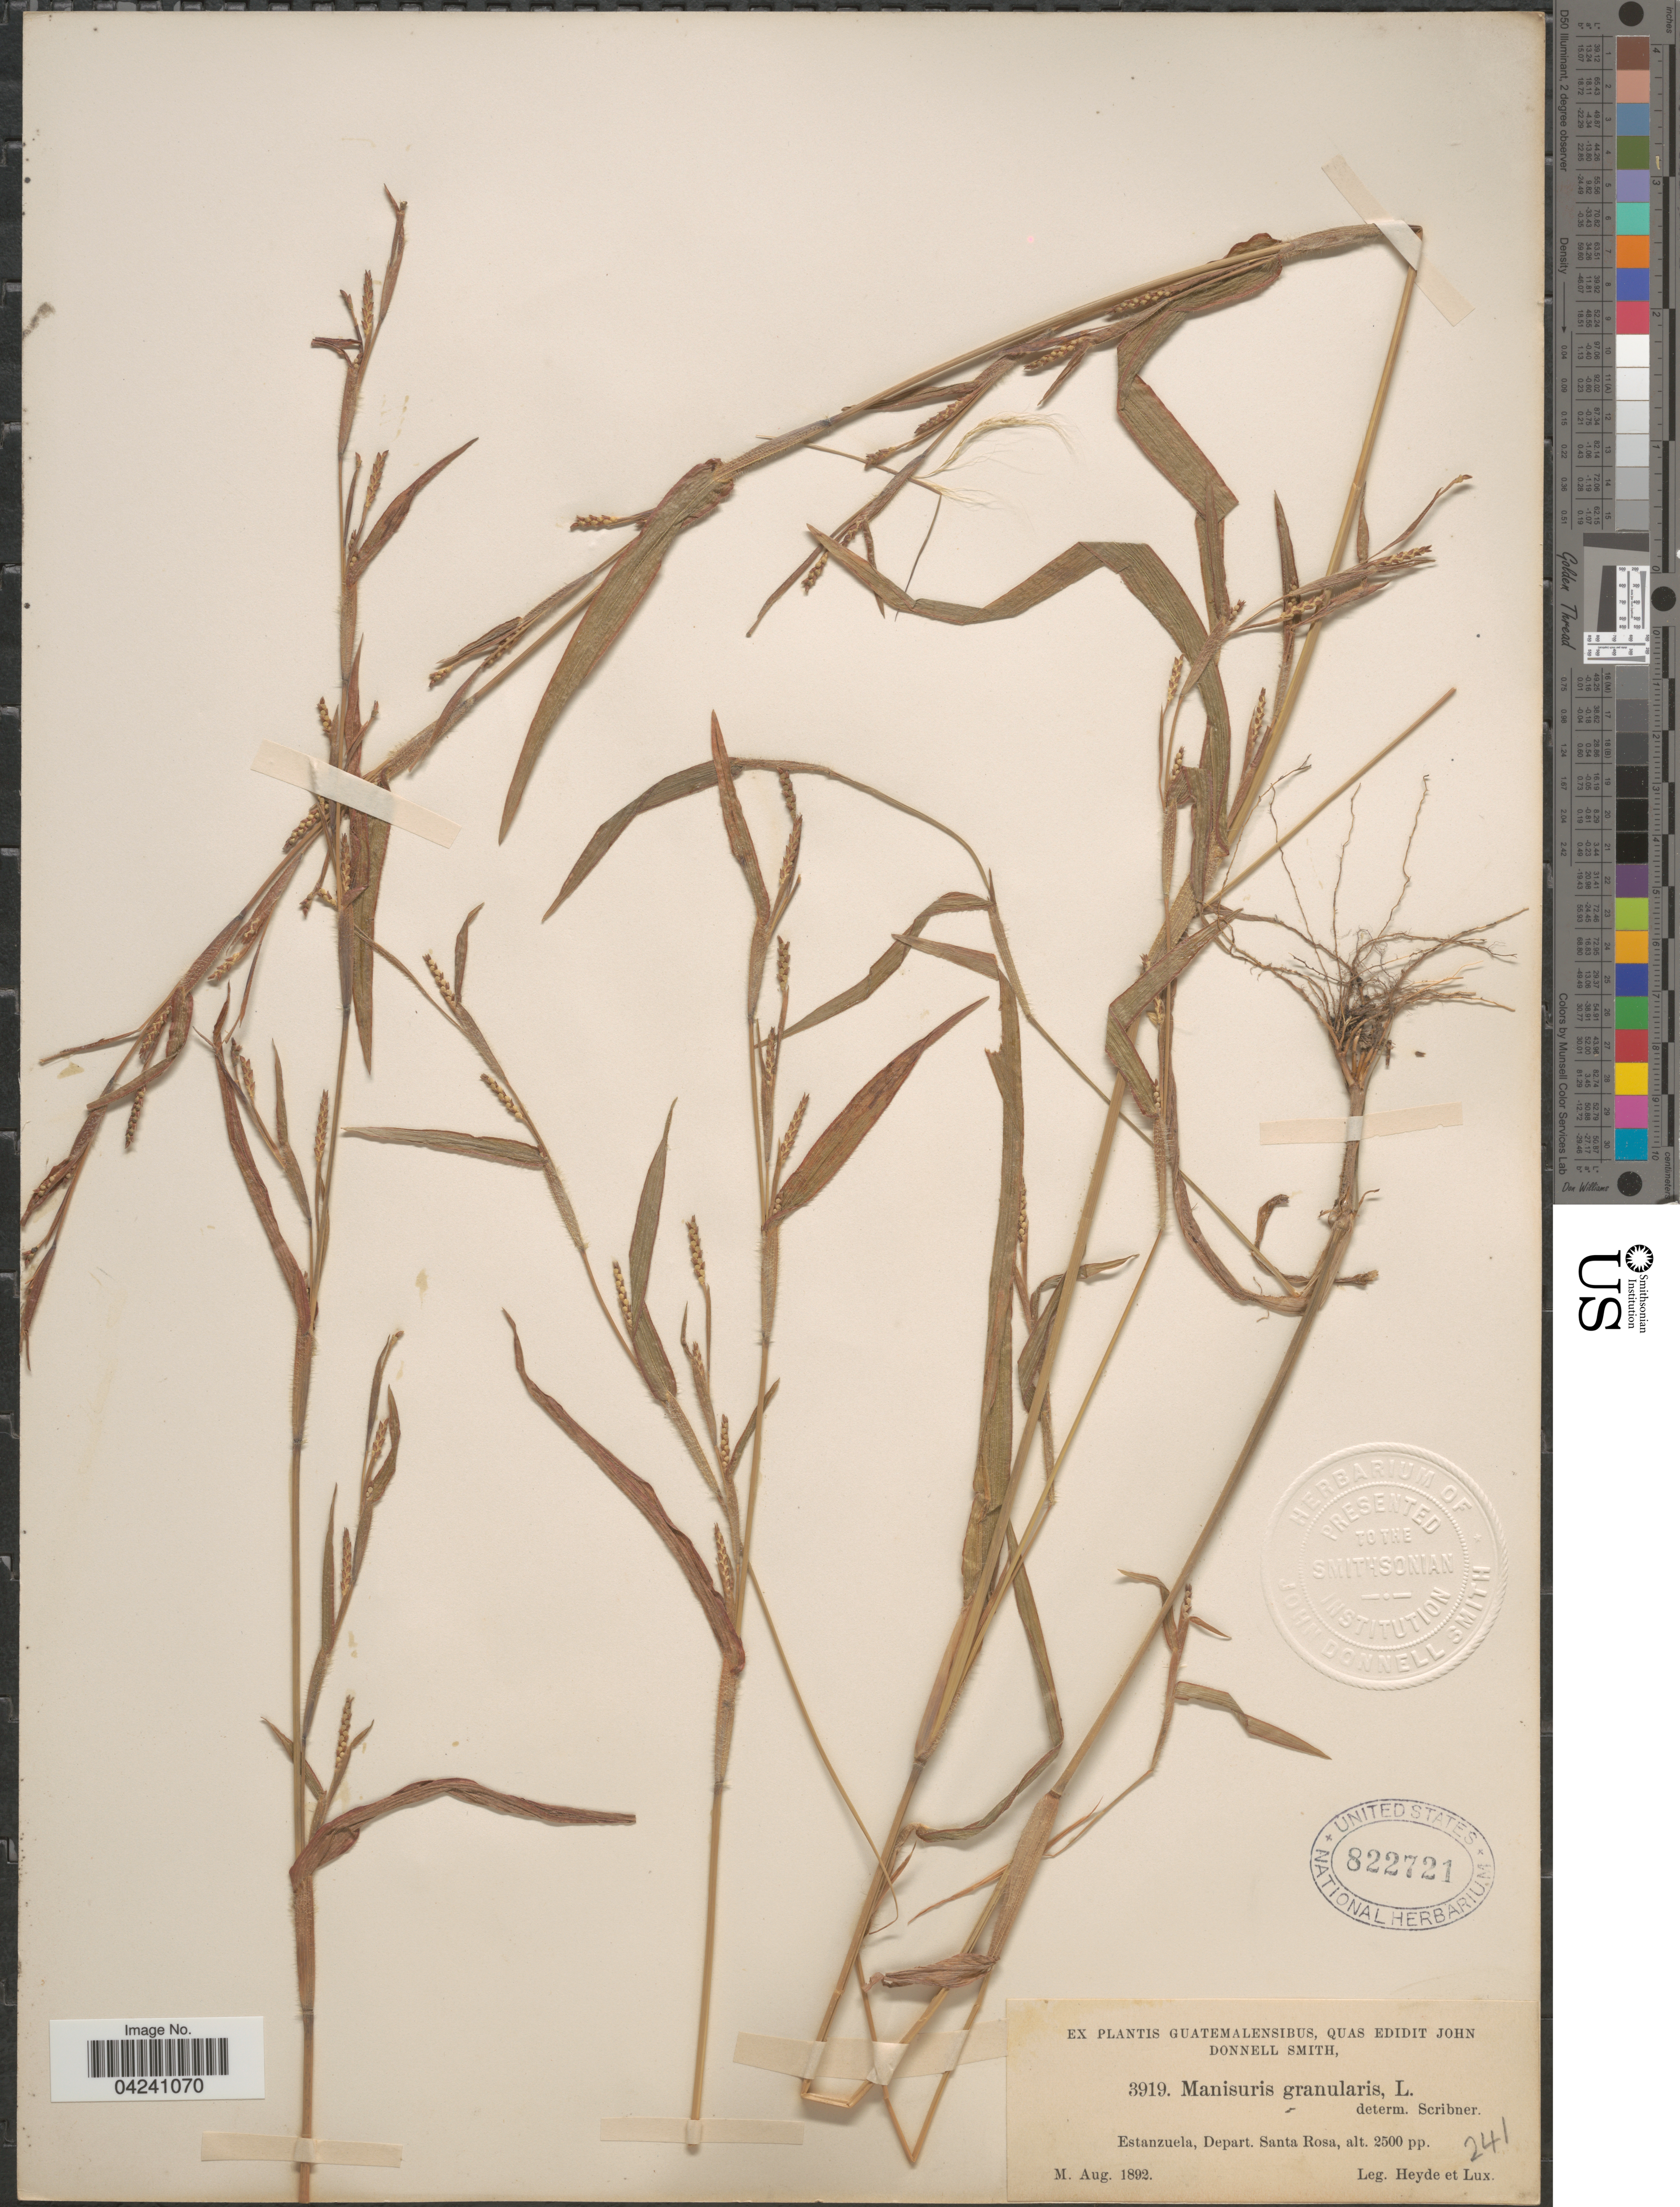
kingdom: Plantae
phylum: Tracheophyta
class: Liliopsida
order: Poales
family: Poaceae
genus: Hackelochloa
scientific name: Hackelochloa granularis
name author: (L.) Kuntze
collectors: Heyde & Lux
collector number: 3919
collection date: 1892-08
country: Guatemala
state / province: Santa Rosa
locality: Estanzuela, Depart. Santa Rosa.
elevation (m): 762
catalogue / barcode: US 822721